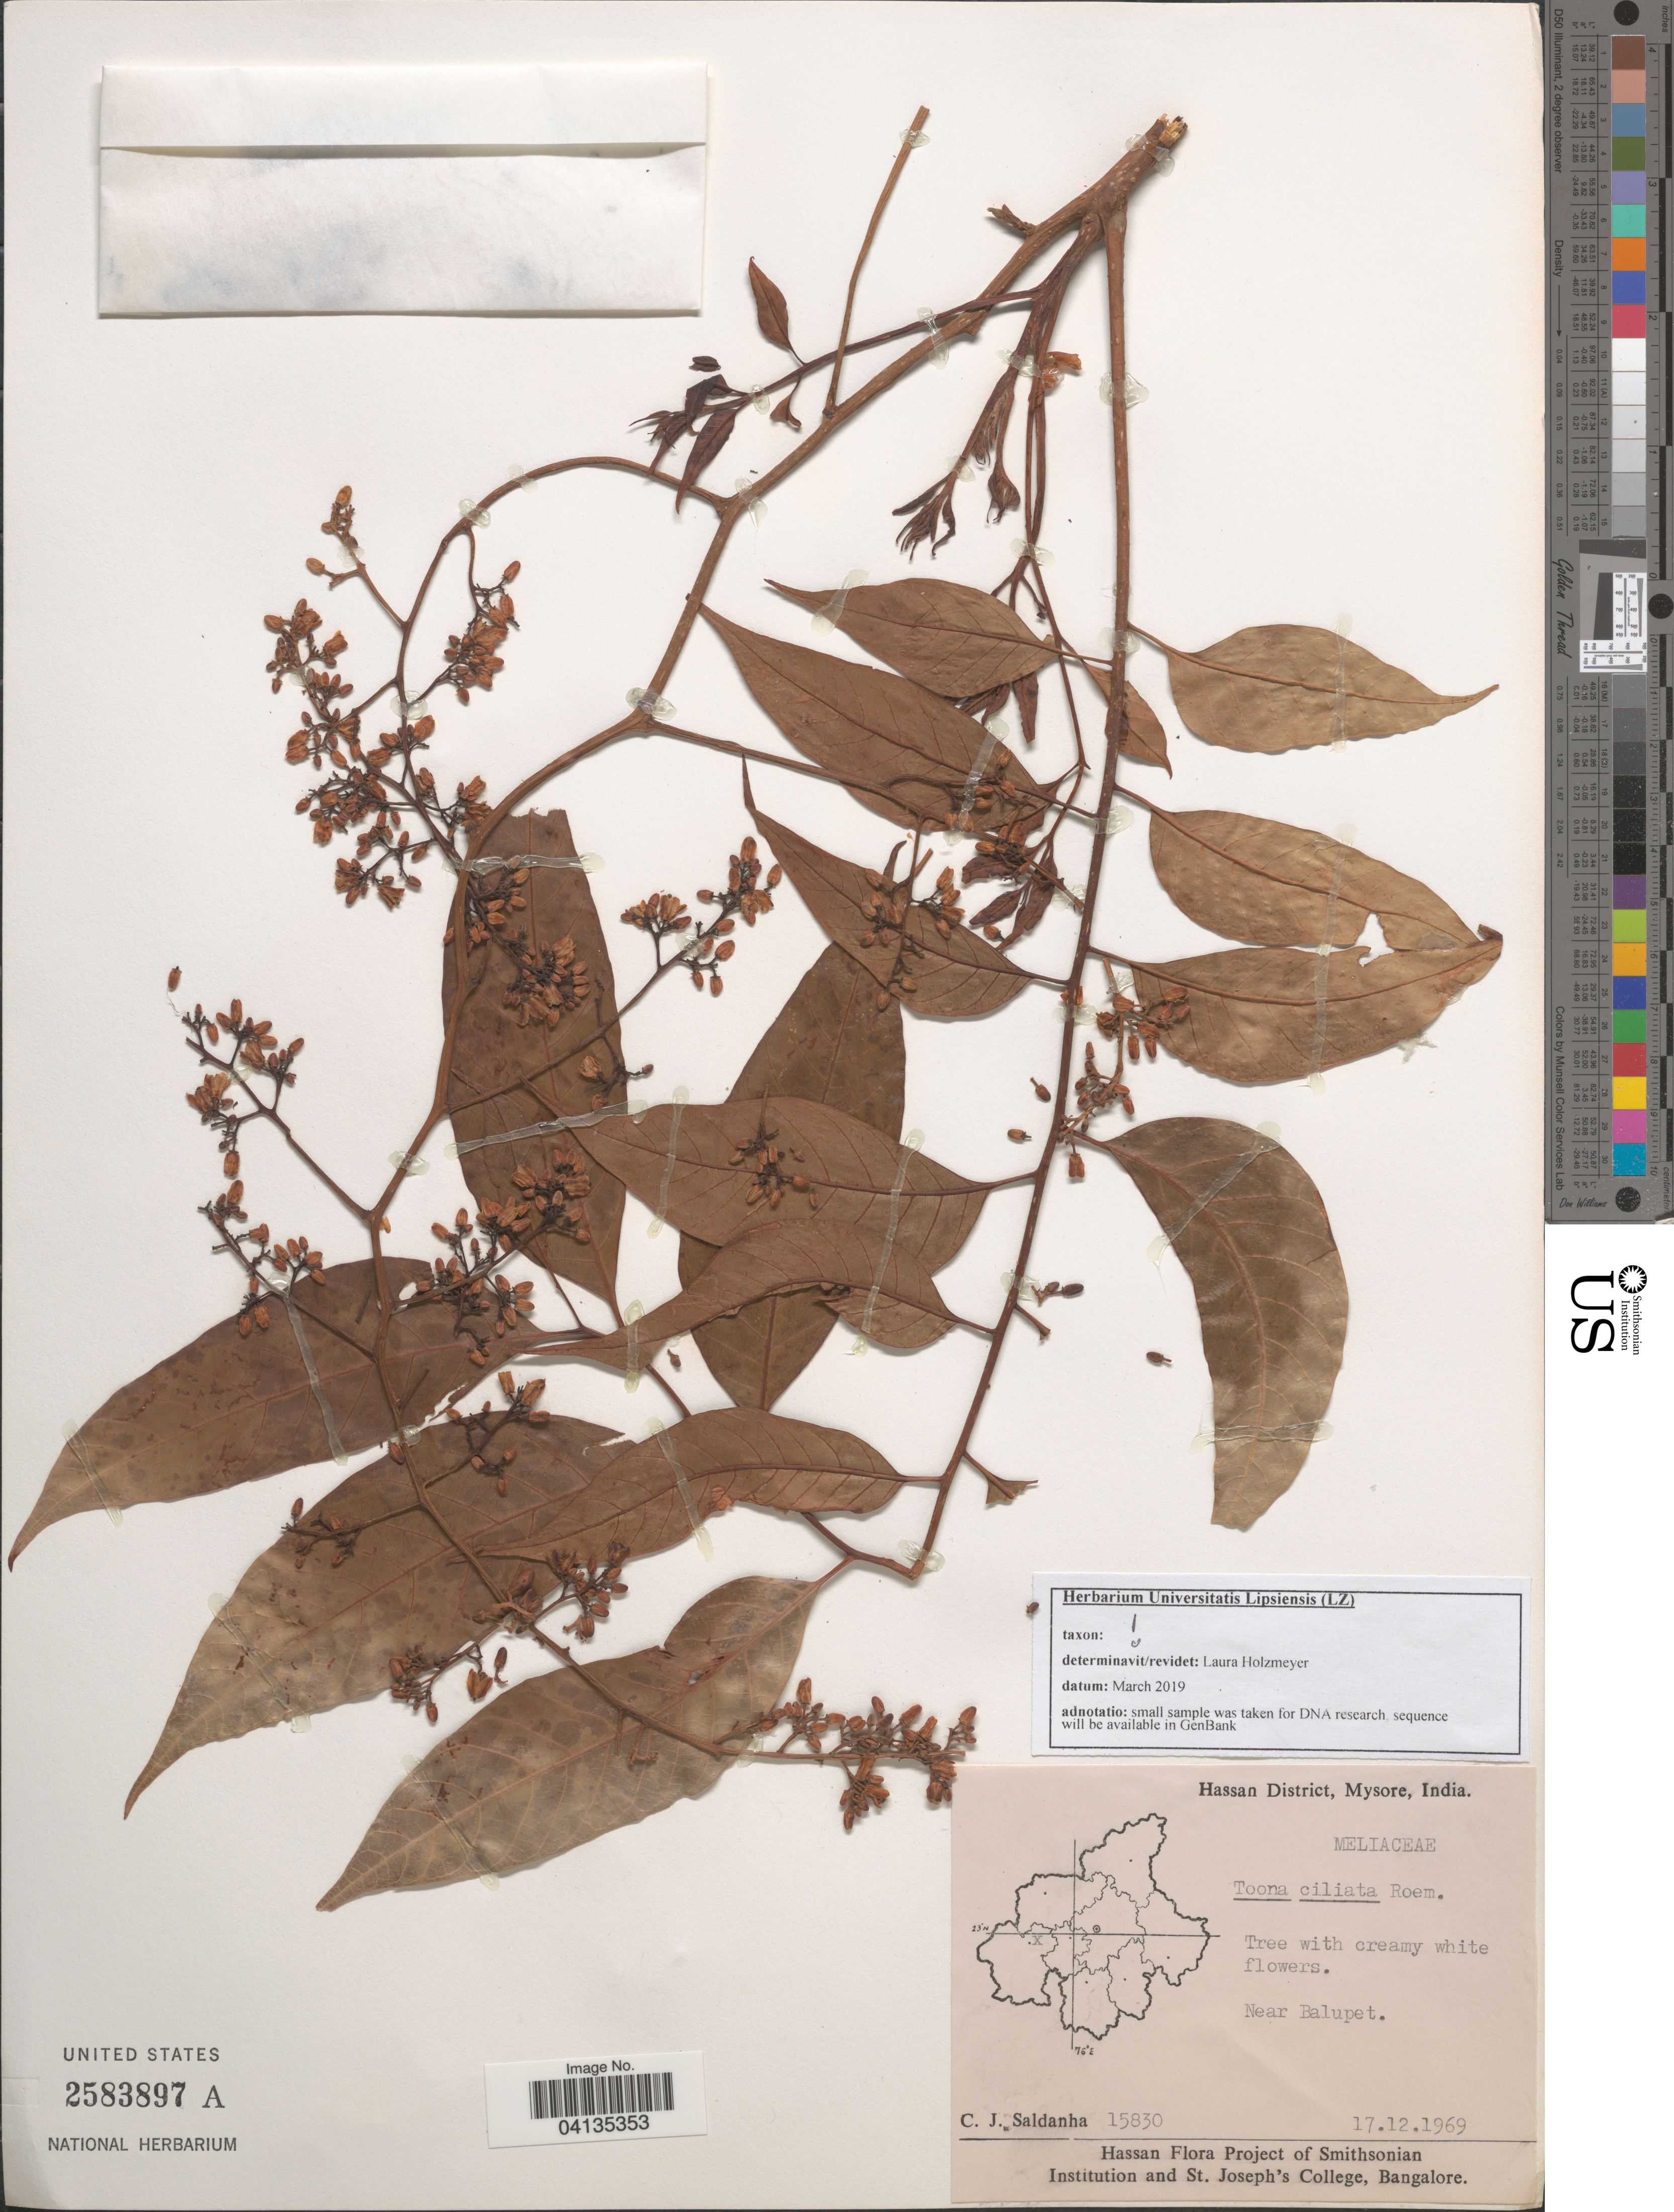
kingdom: Plantae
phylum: Tracheophyta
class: Magnoliopsida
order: Sapindales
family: Meliaceae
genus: Toona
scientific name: Toona ciliata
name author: M. Roem.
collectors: C. J. Saldanha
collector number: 15830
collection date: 1969-12-17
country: India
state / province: Karnataka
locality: Hassan District, Mysore.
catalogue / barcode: US 2583897A